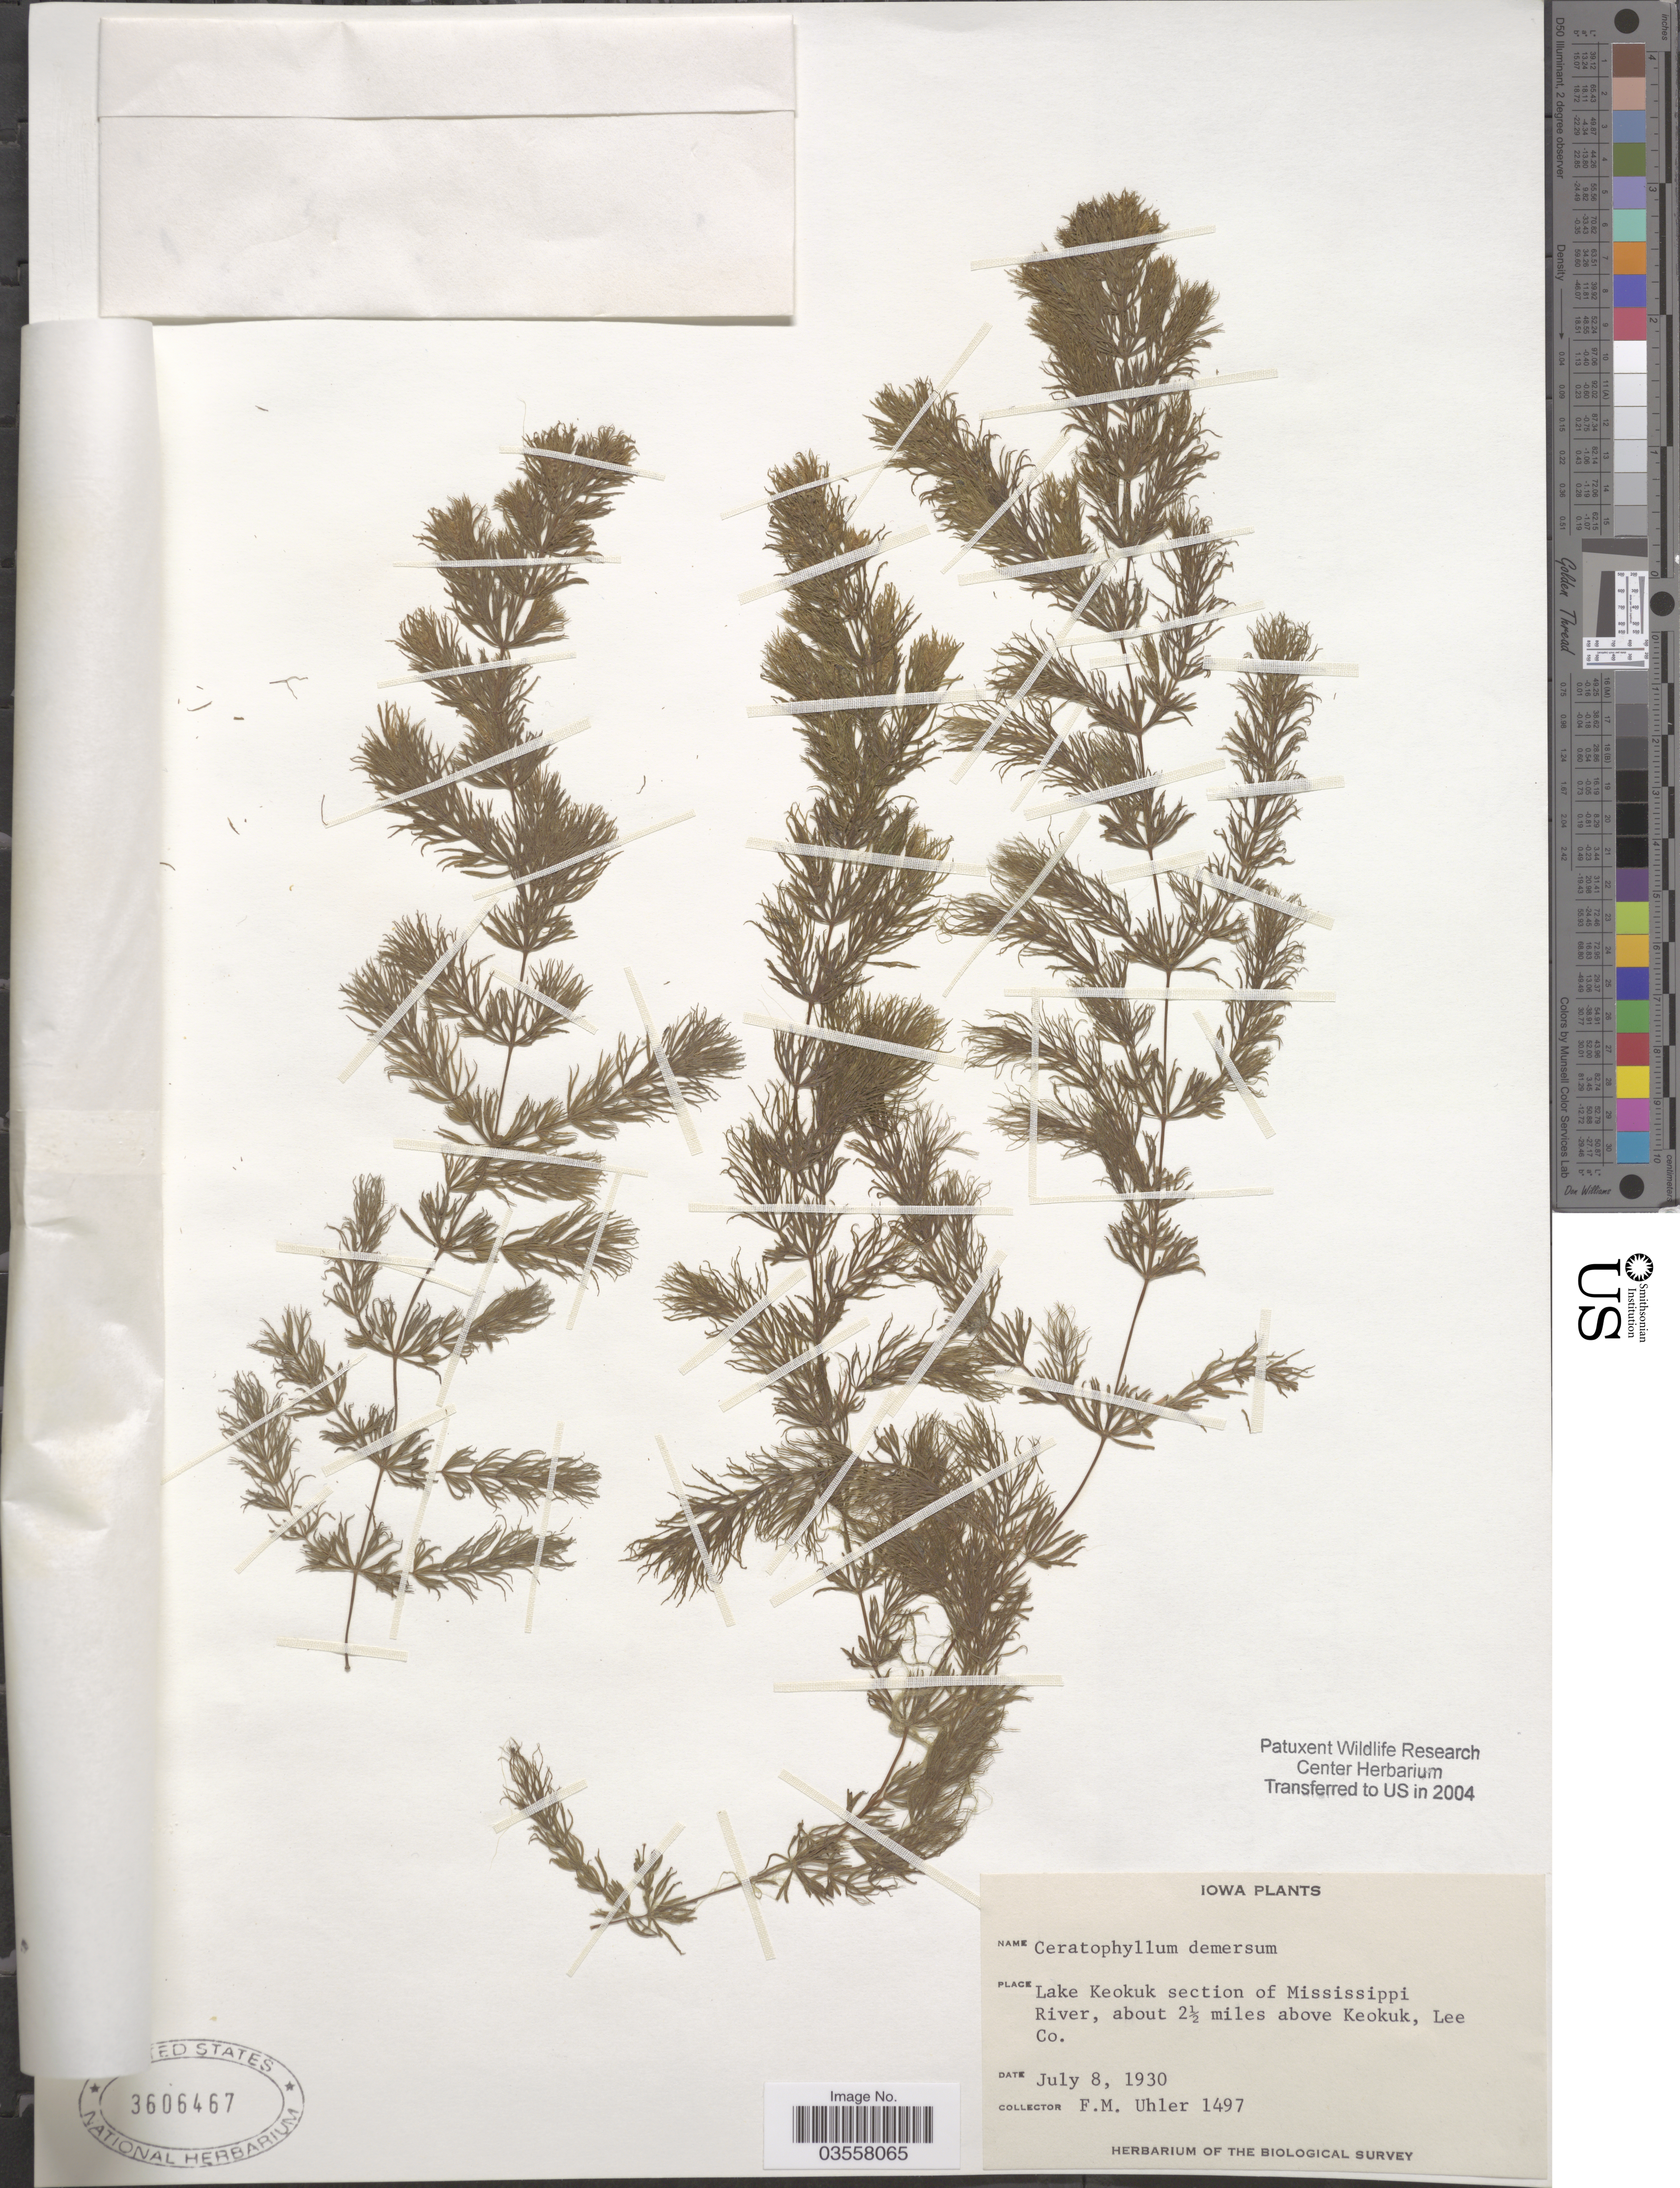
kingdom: Plantae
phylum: Tracheophyta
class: Magnoliopsida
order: Ceratophyllales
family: Ceratophyllaceae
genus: Ceratophyllum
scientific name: Ceratophyllum demersum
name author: L.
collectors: F. M. Uhler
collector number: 1497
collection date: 1930-07-08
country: United States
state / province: Iowa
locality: Lake Keokuk section of Mississippi River, about 2½ miles above Keokuk, Lee Co.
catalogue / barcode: US 3606467